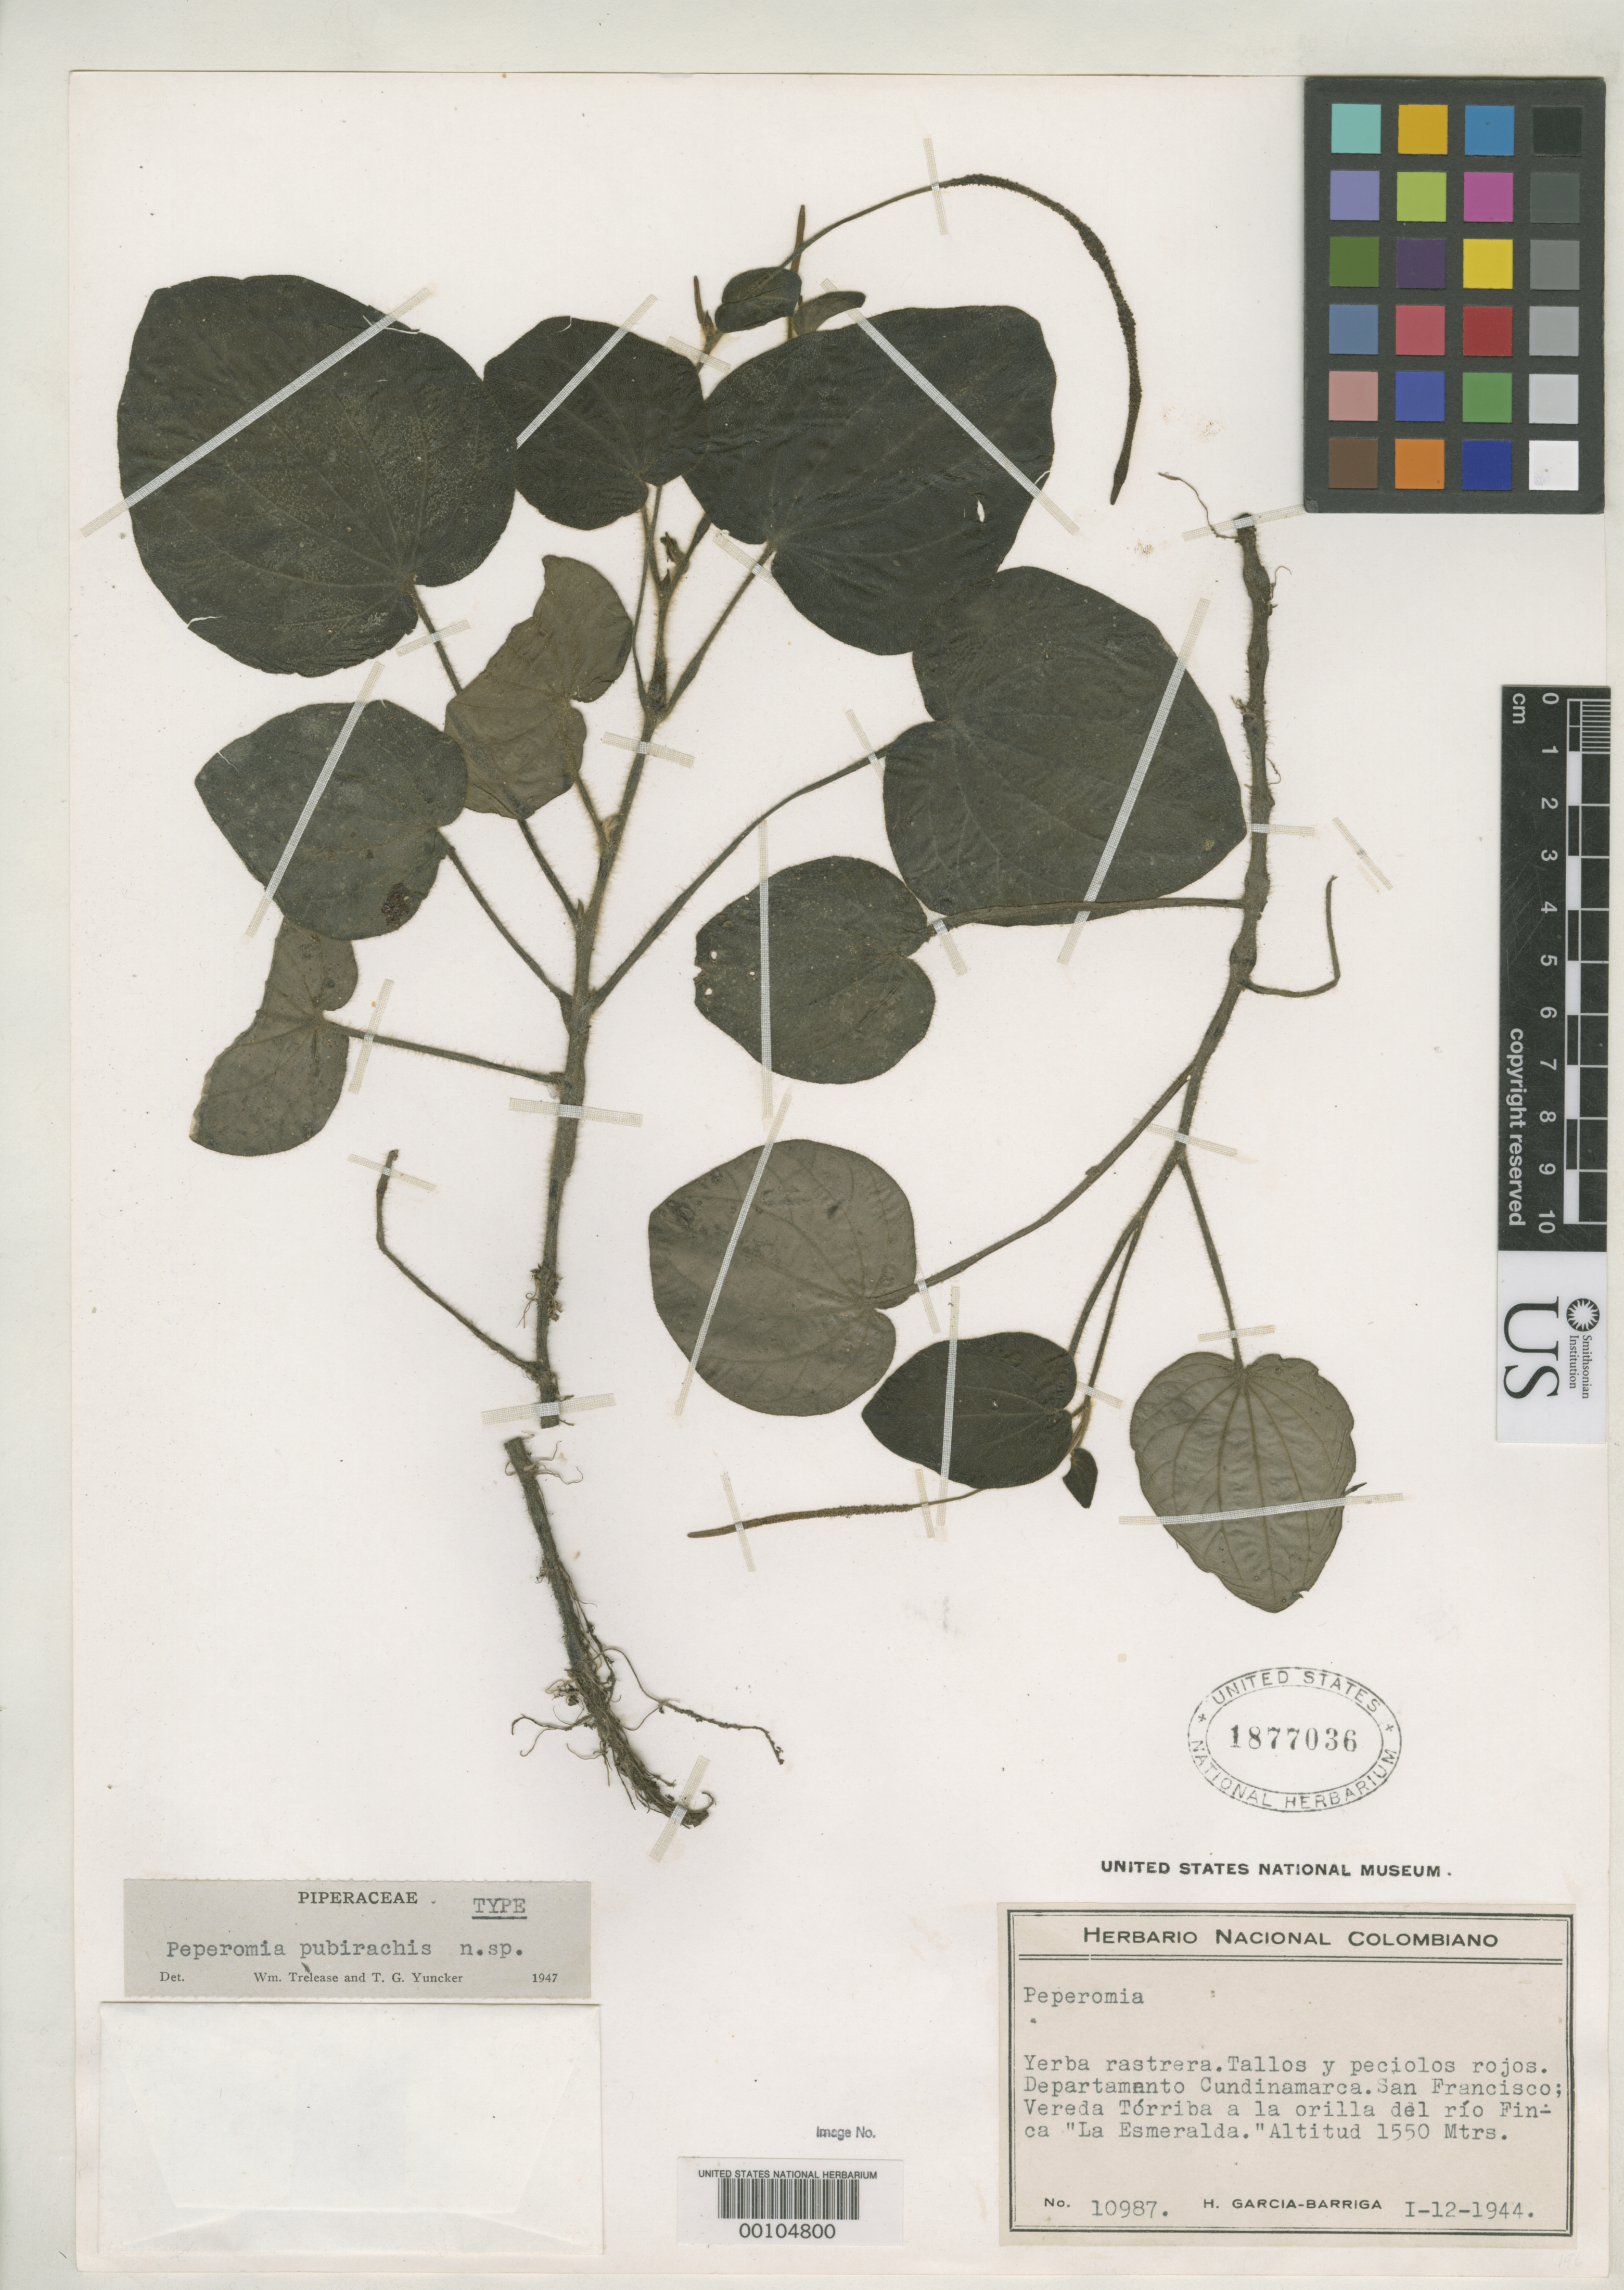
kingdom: Plantae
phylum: Tracheophyta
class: Magnoliopsida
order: Piperales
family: Piperaceae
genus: Peperomia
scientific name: Peperomia pubirhachis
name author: Yunck. in Trel. & Yunck.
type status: Holotype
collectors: H. García Barriga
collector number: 10987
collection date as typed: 12 Jan 1944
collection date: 1944-01-12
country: Colombia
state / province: Cundinamarca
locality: San Francisco, Rio Finca.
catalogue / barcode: US 1877036